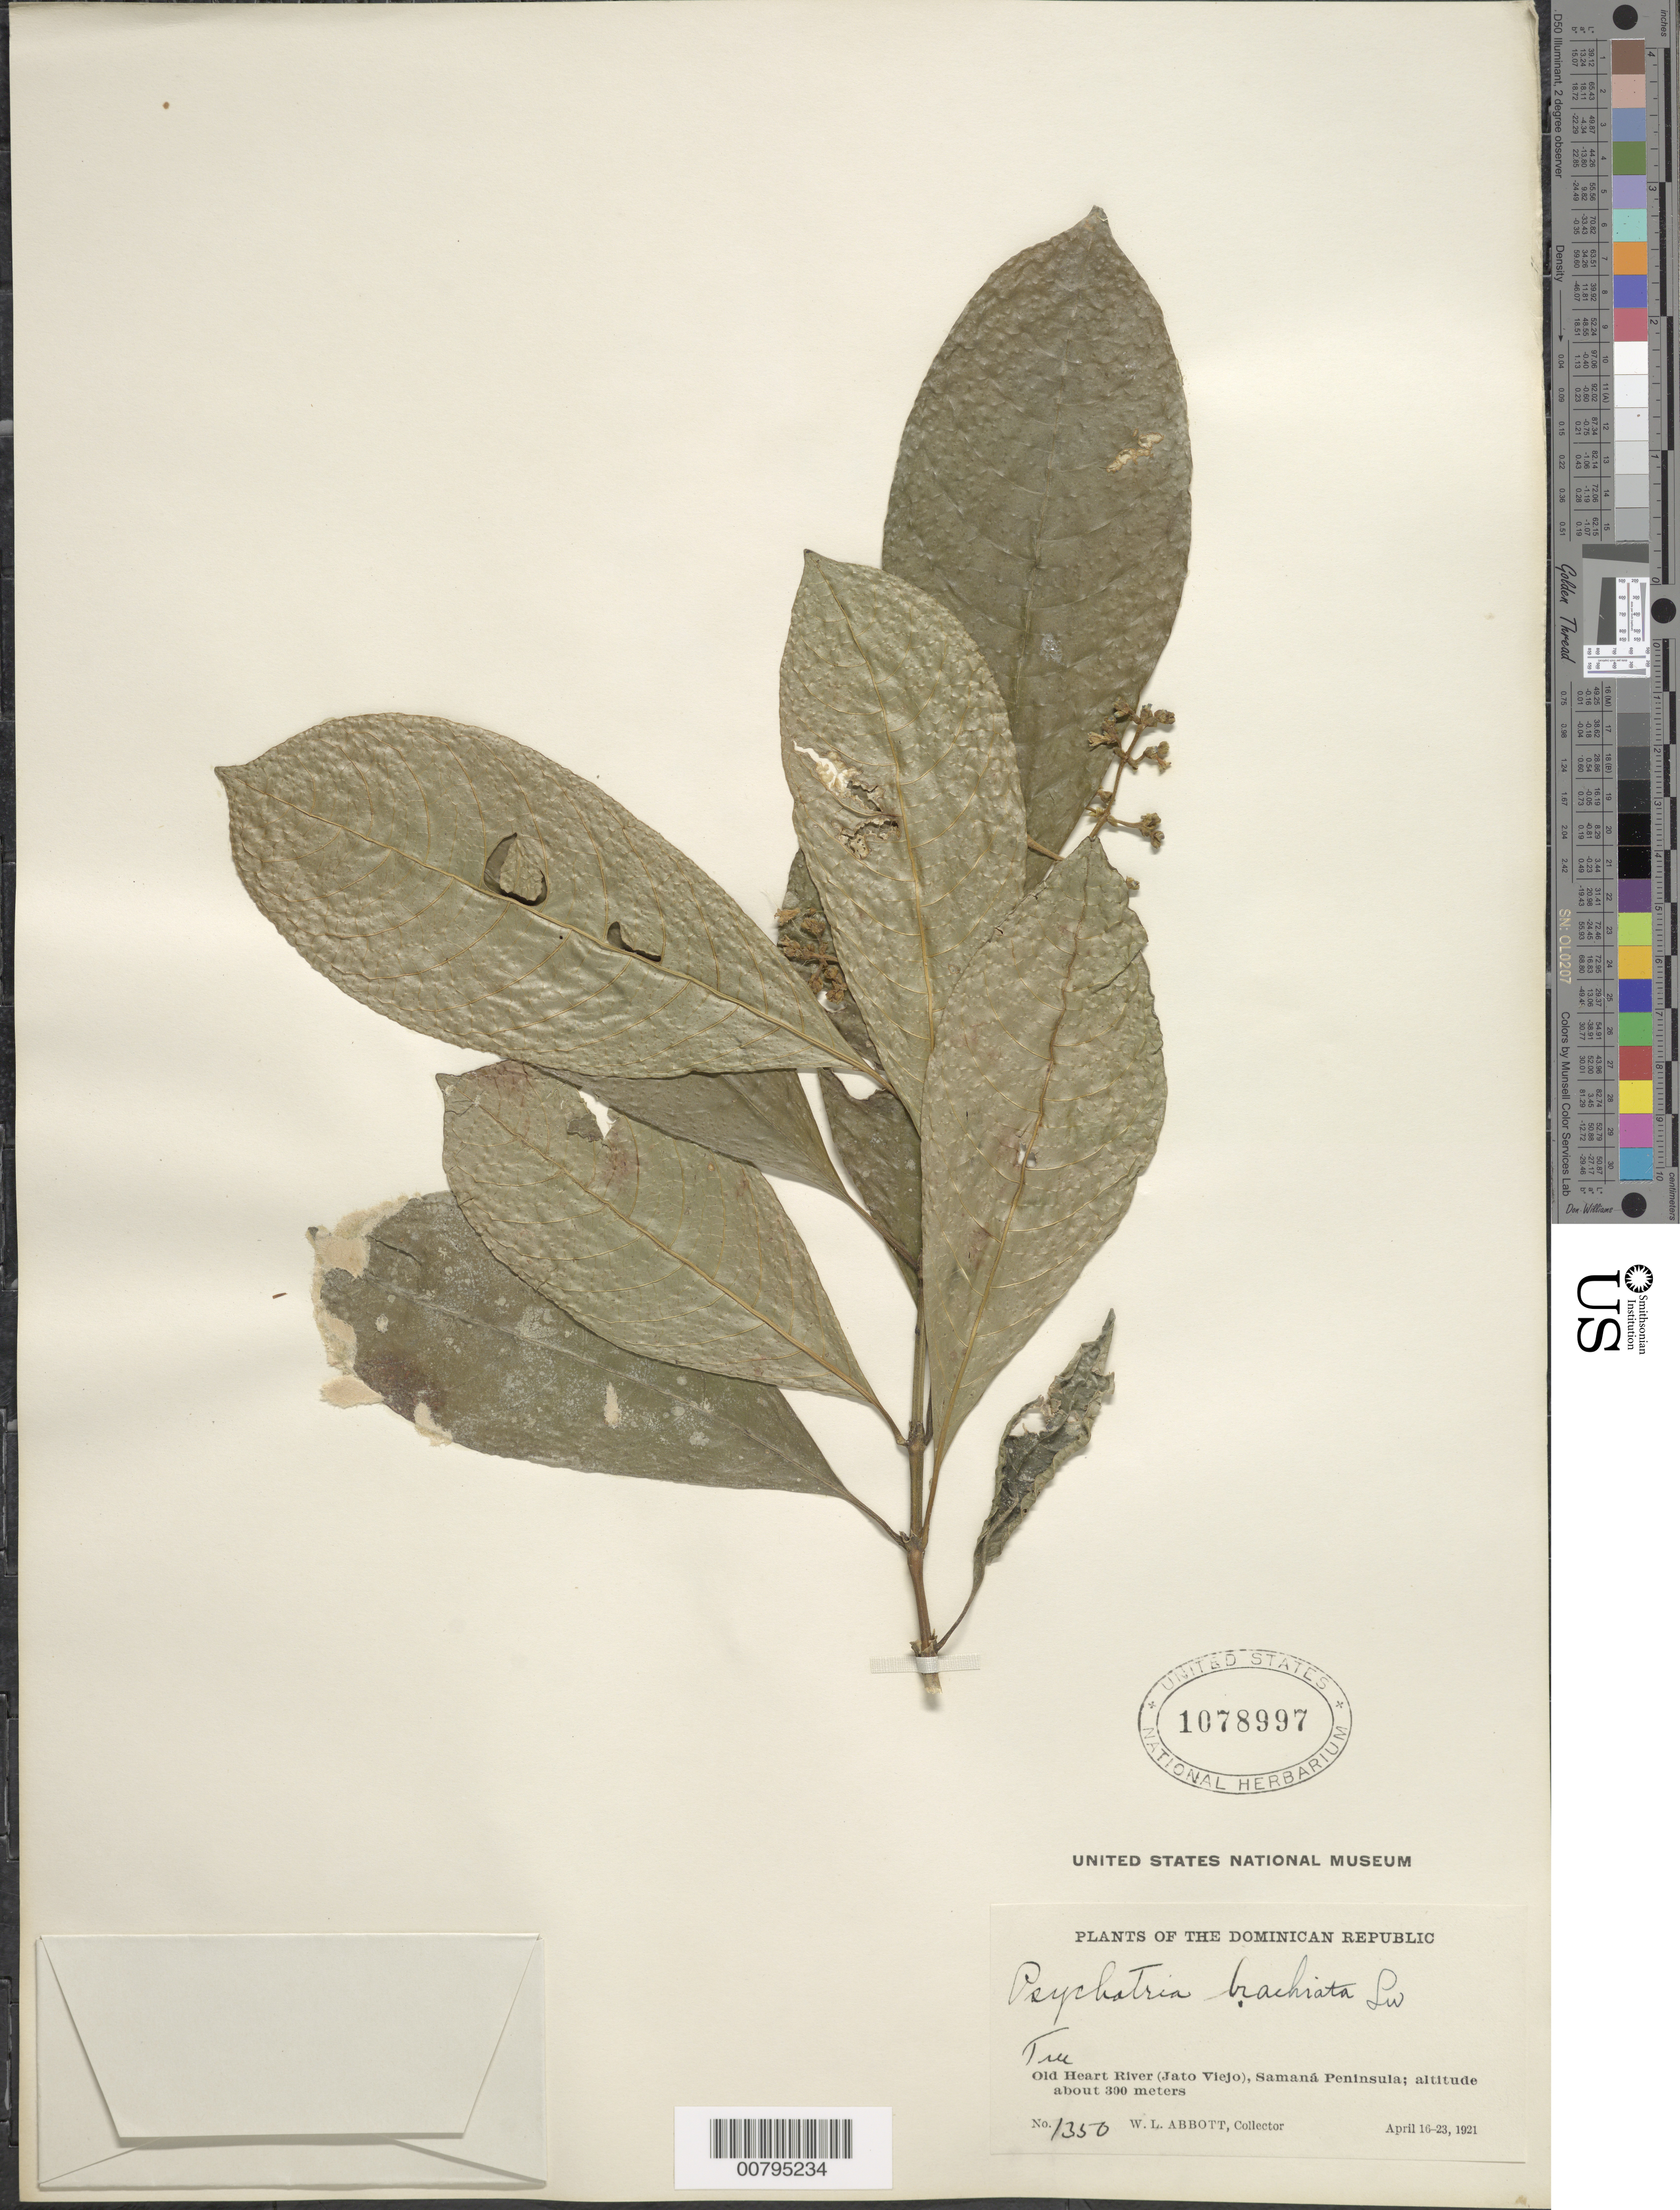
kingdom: Plantae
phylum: Tracheophyta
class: Magnoliopsida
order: Gentianales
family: Rubiaceae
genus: Psychotria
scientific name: Psychotria brachiata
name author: Sw.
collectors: W. L. Abbott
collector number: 1350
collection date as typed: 16 Apr 1921 to 23 Apr 1921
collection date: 1921-04-16/1921-04-23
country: Dominican Republic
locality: Old Heart River (Jato Viejo), Samana Peninsula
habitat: Near river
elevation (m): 300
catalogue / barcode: US 1078997